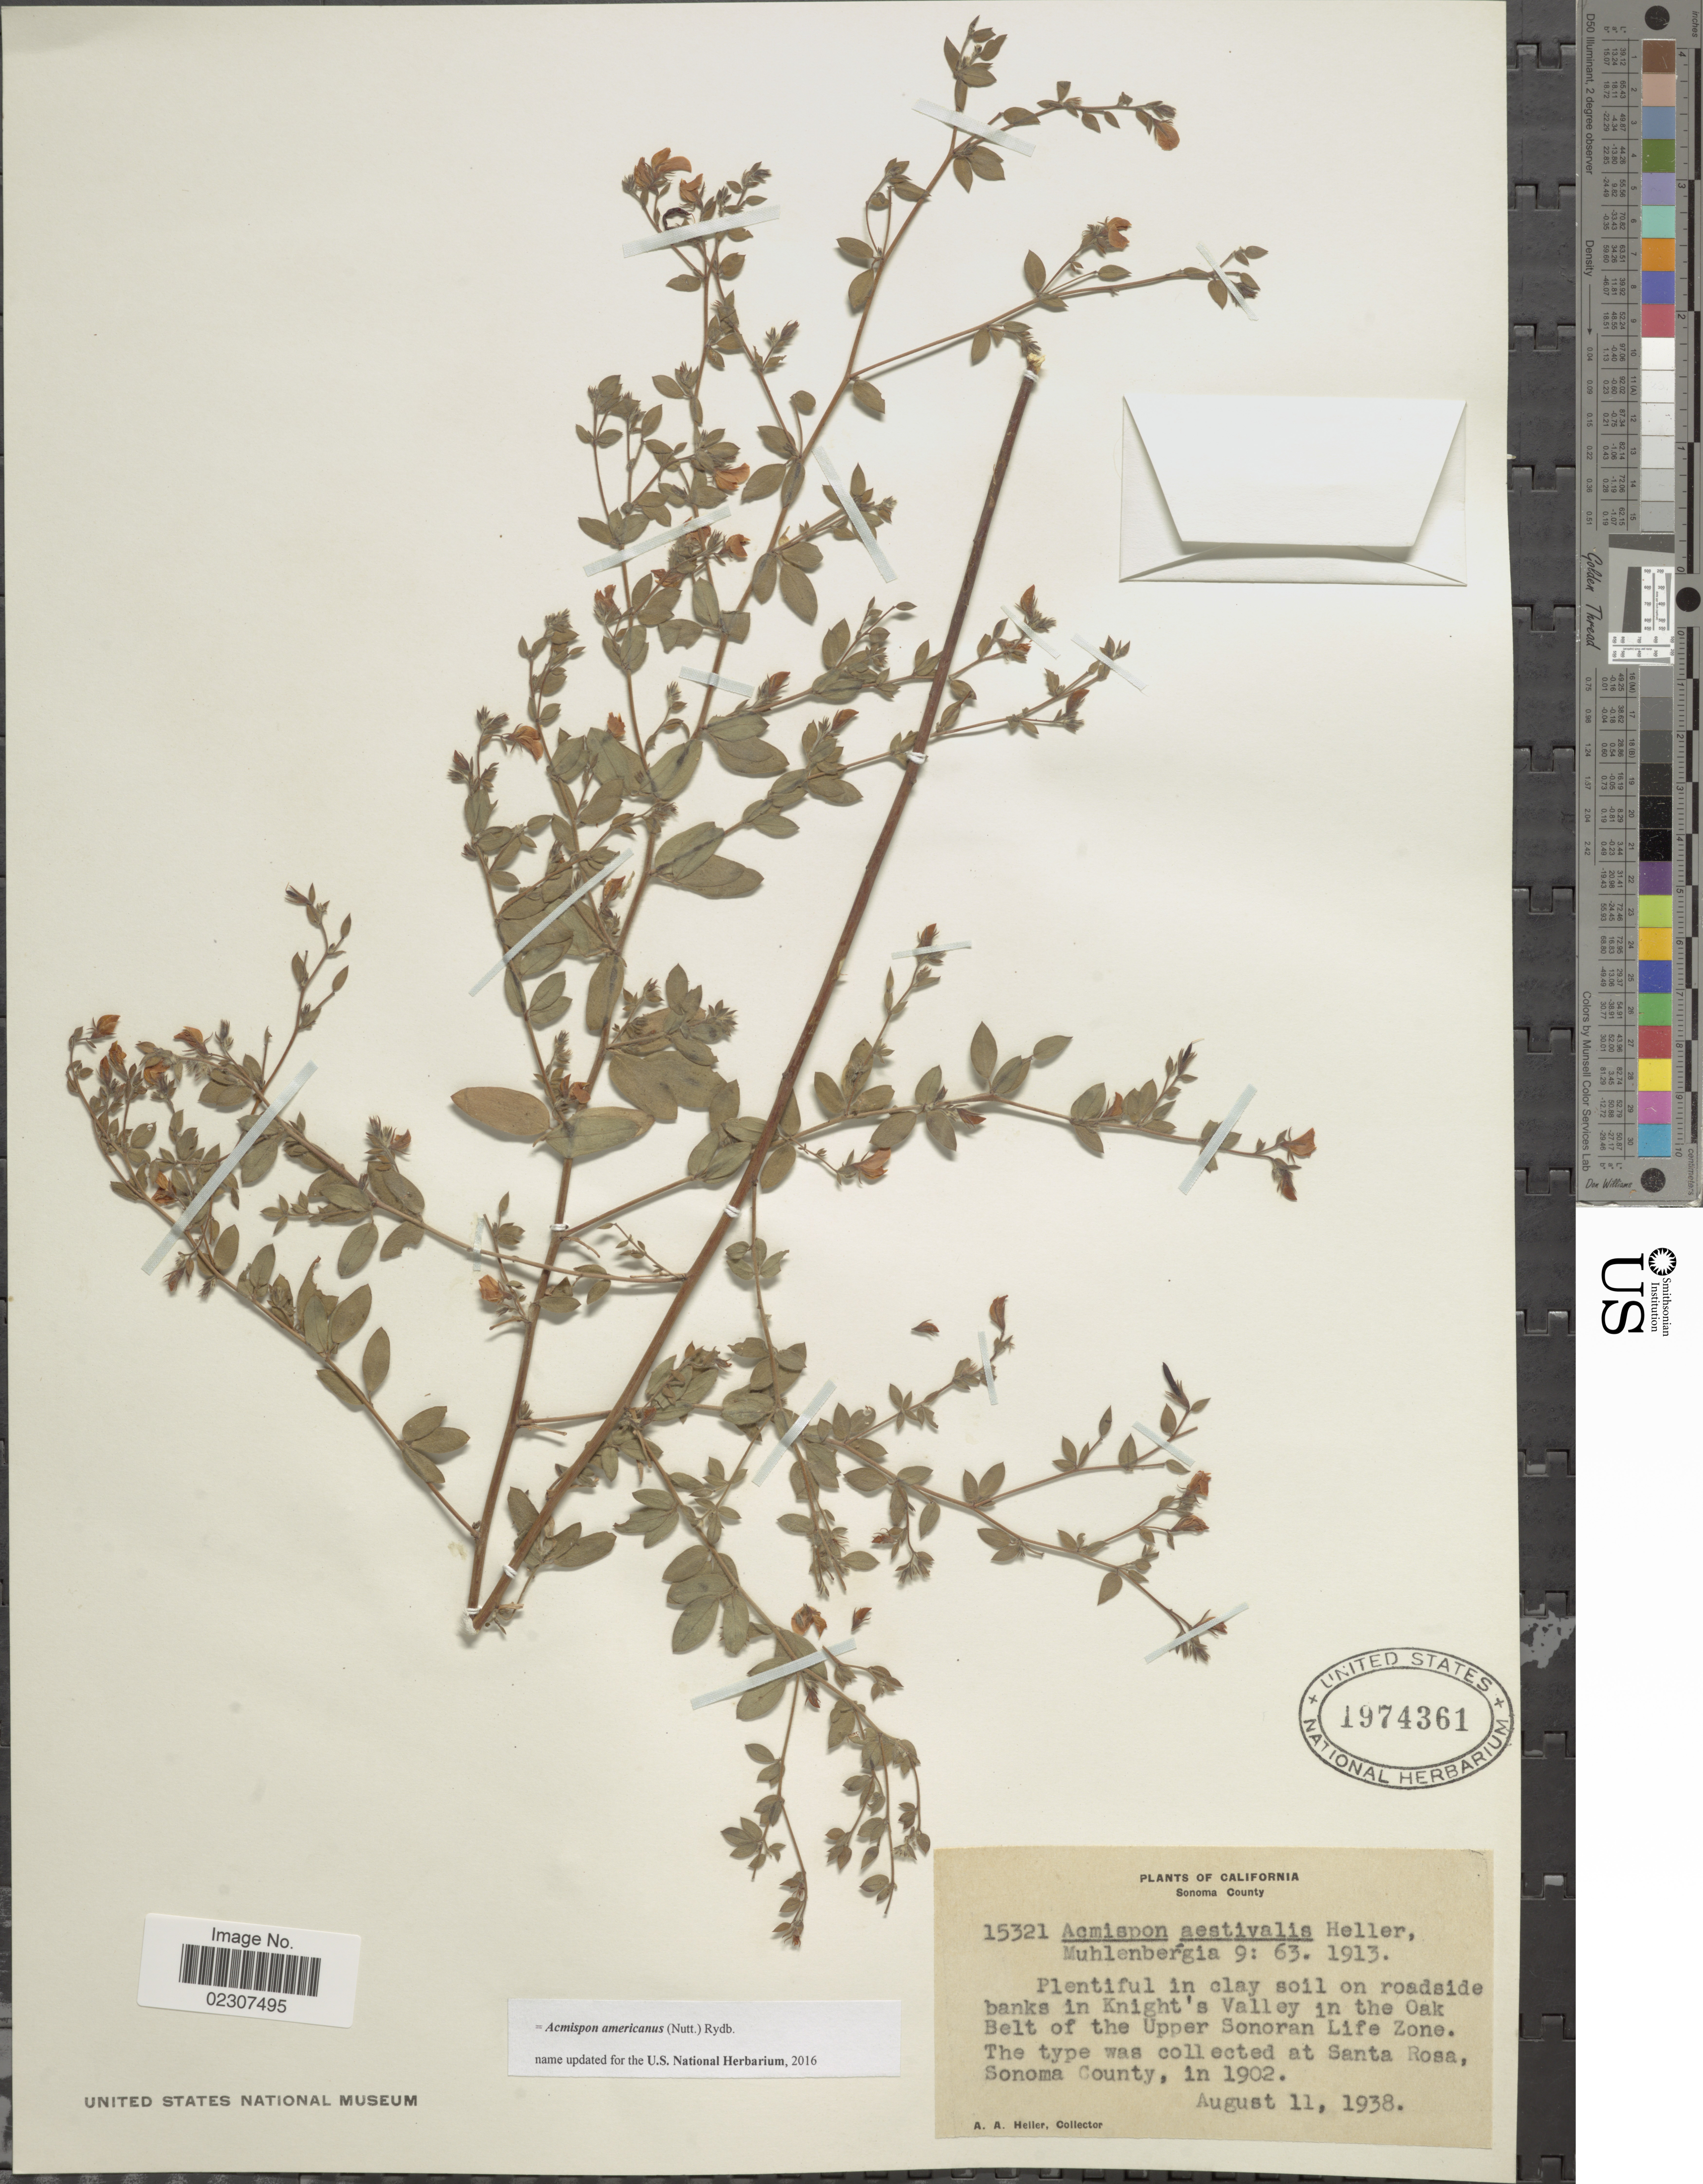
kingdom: Plantae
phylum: Tracheophyta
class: Magnoliopsida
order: Fabales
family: Fabaceae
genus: Acmispon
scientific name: Acmispon americanus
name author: (Nutt.) Rydb.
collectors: A. A. Heller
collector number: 15321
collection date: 1938-08-11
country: United States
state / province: California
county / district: Sonoma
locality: California, Sonomo County, Plentiful in clay soil on roadside banks in Knights's Valley in the Oak, Belt of the Upper Sonoran Life Zone.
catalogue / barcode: US 1974361